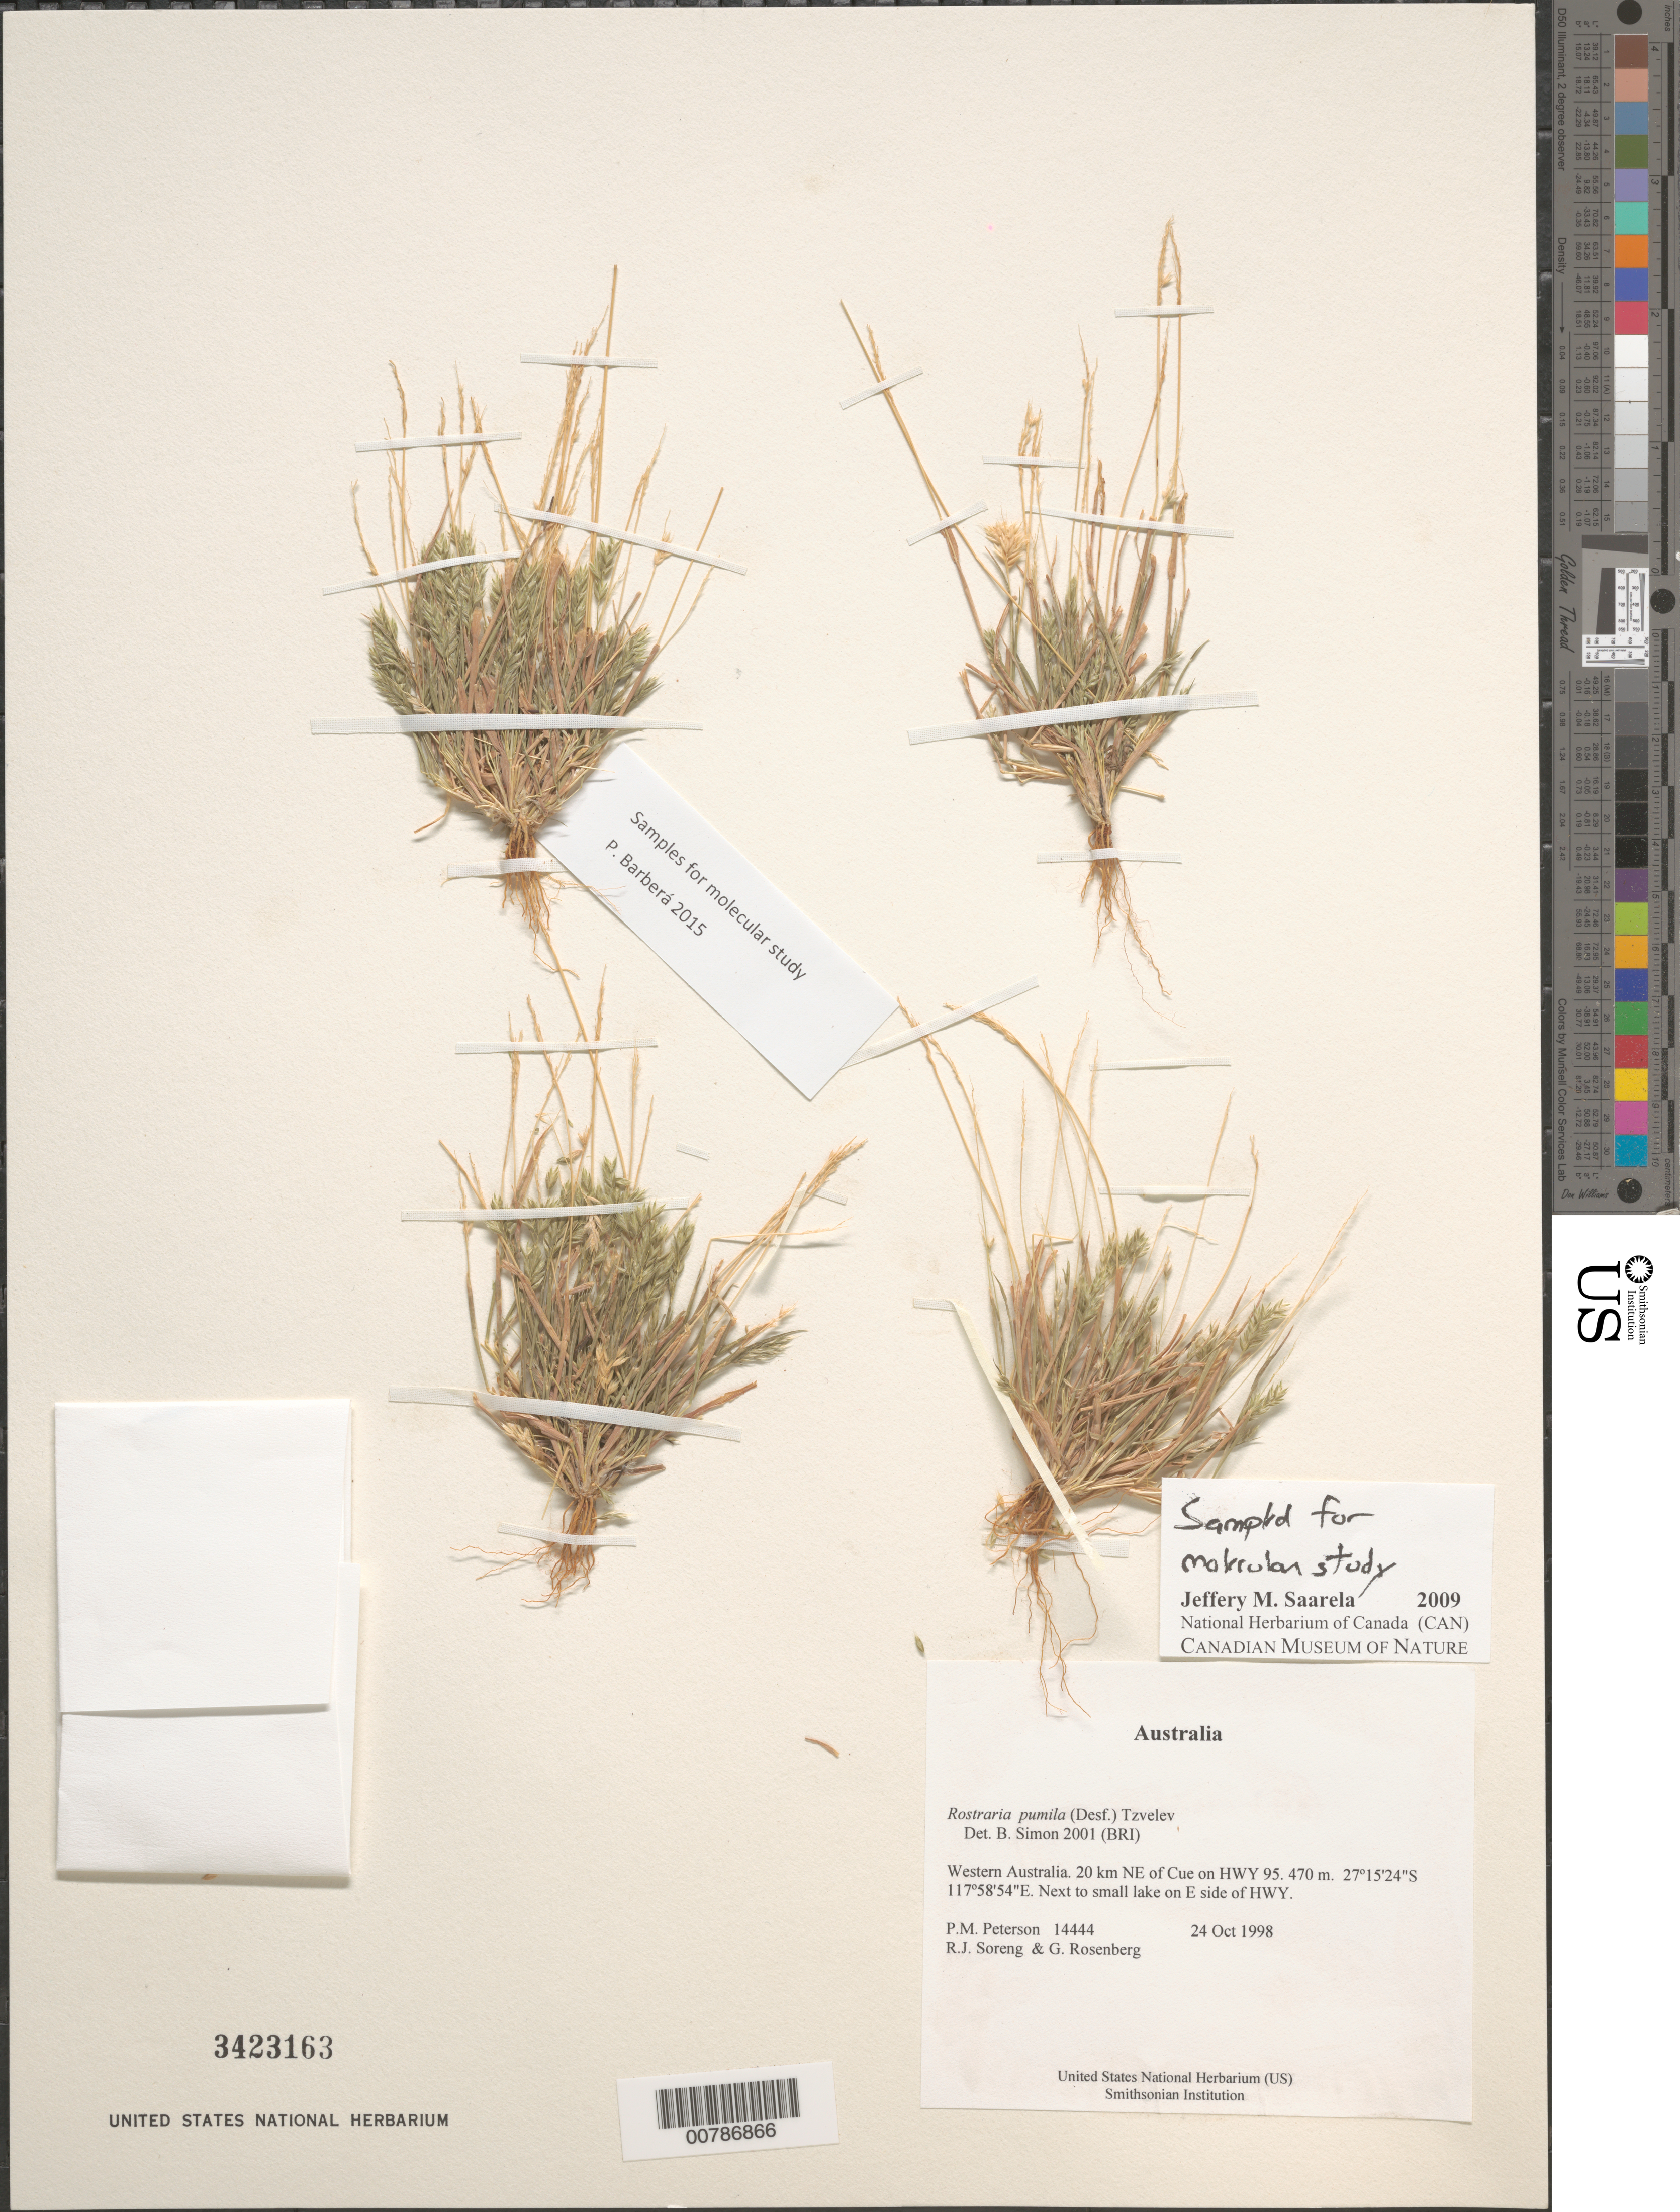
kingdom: Plantae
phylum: Tracheophyta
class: Liliopsida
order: Poales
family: Poaceae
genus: Rostraria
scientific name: Rostraria pumila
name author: (Desf.) Tzvelev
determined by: Simon, B.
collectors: P. M. Peterson, R. J. Soreng & G. Rosenberg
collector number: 14444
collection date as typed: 24 Oct 1998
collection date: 1998-10-24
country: Australia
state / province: Western Australia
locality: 20 km NE of Cue on HWY 95.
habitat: Next to small lake on E side of HWY.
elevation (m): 470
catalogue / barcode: US 3423163